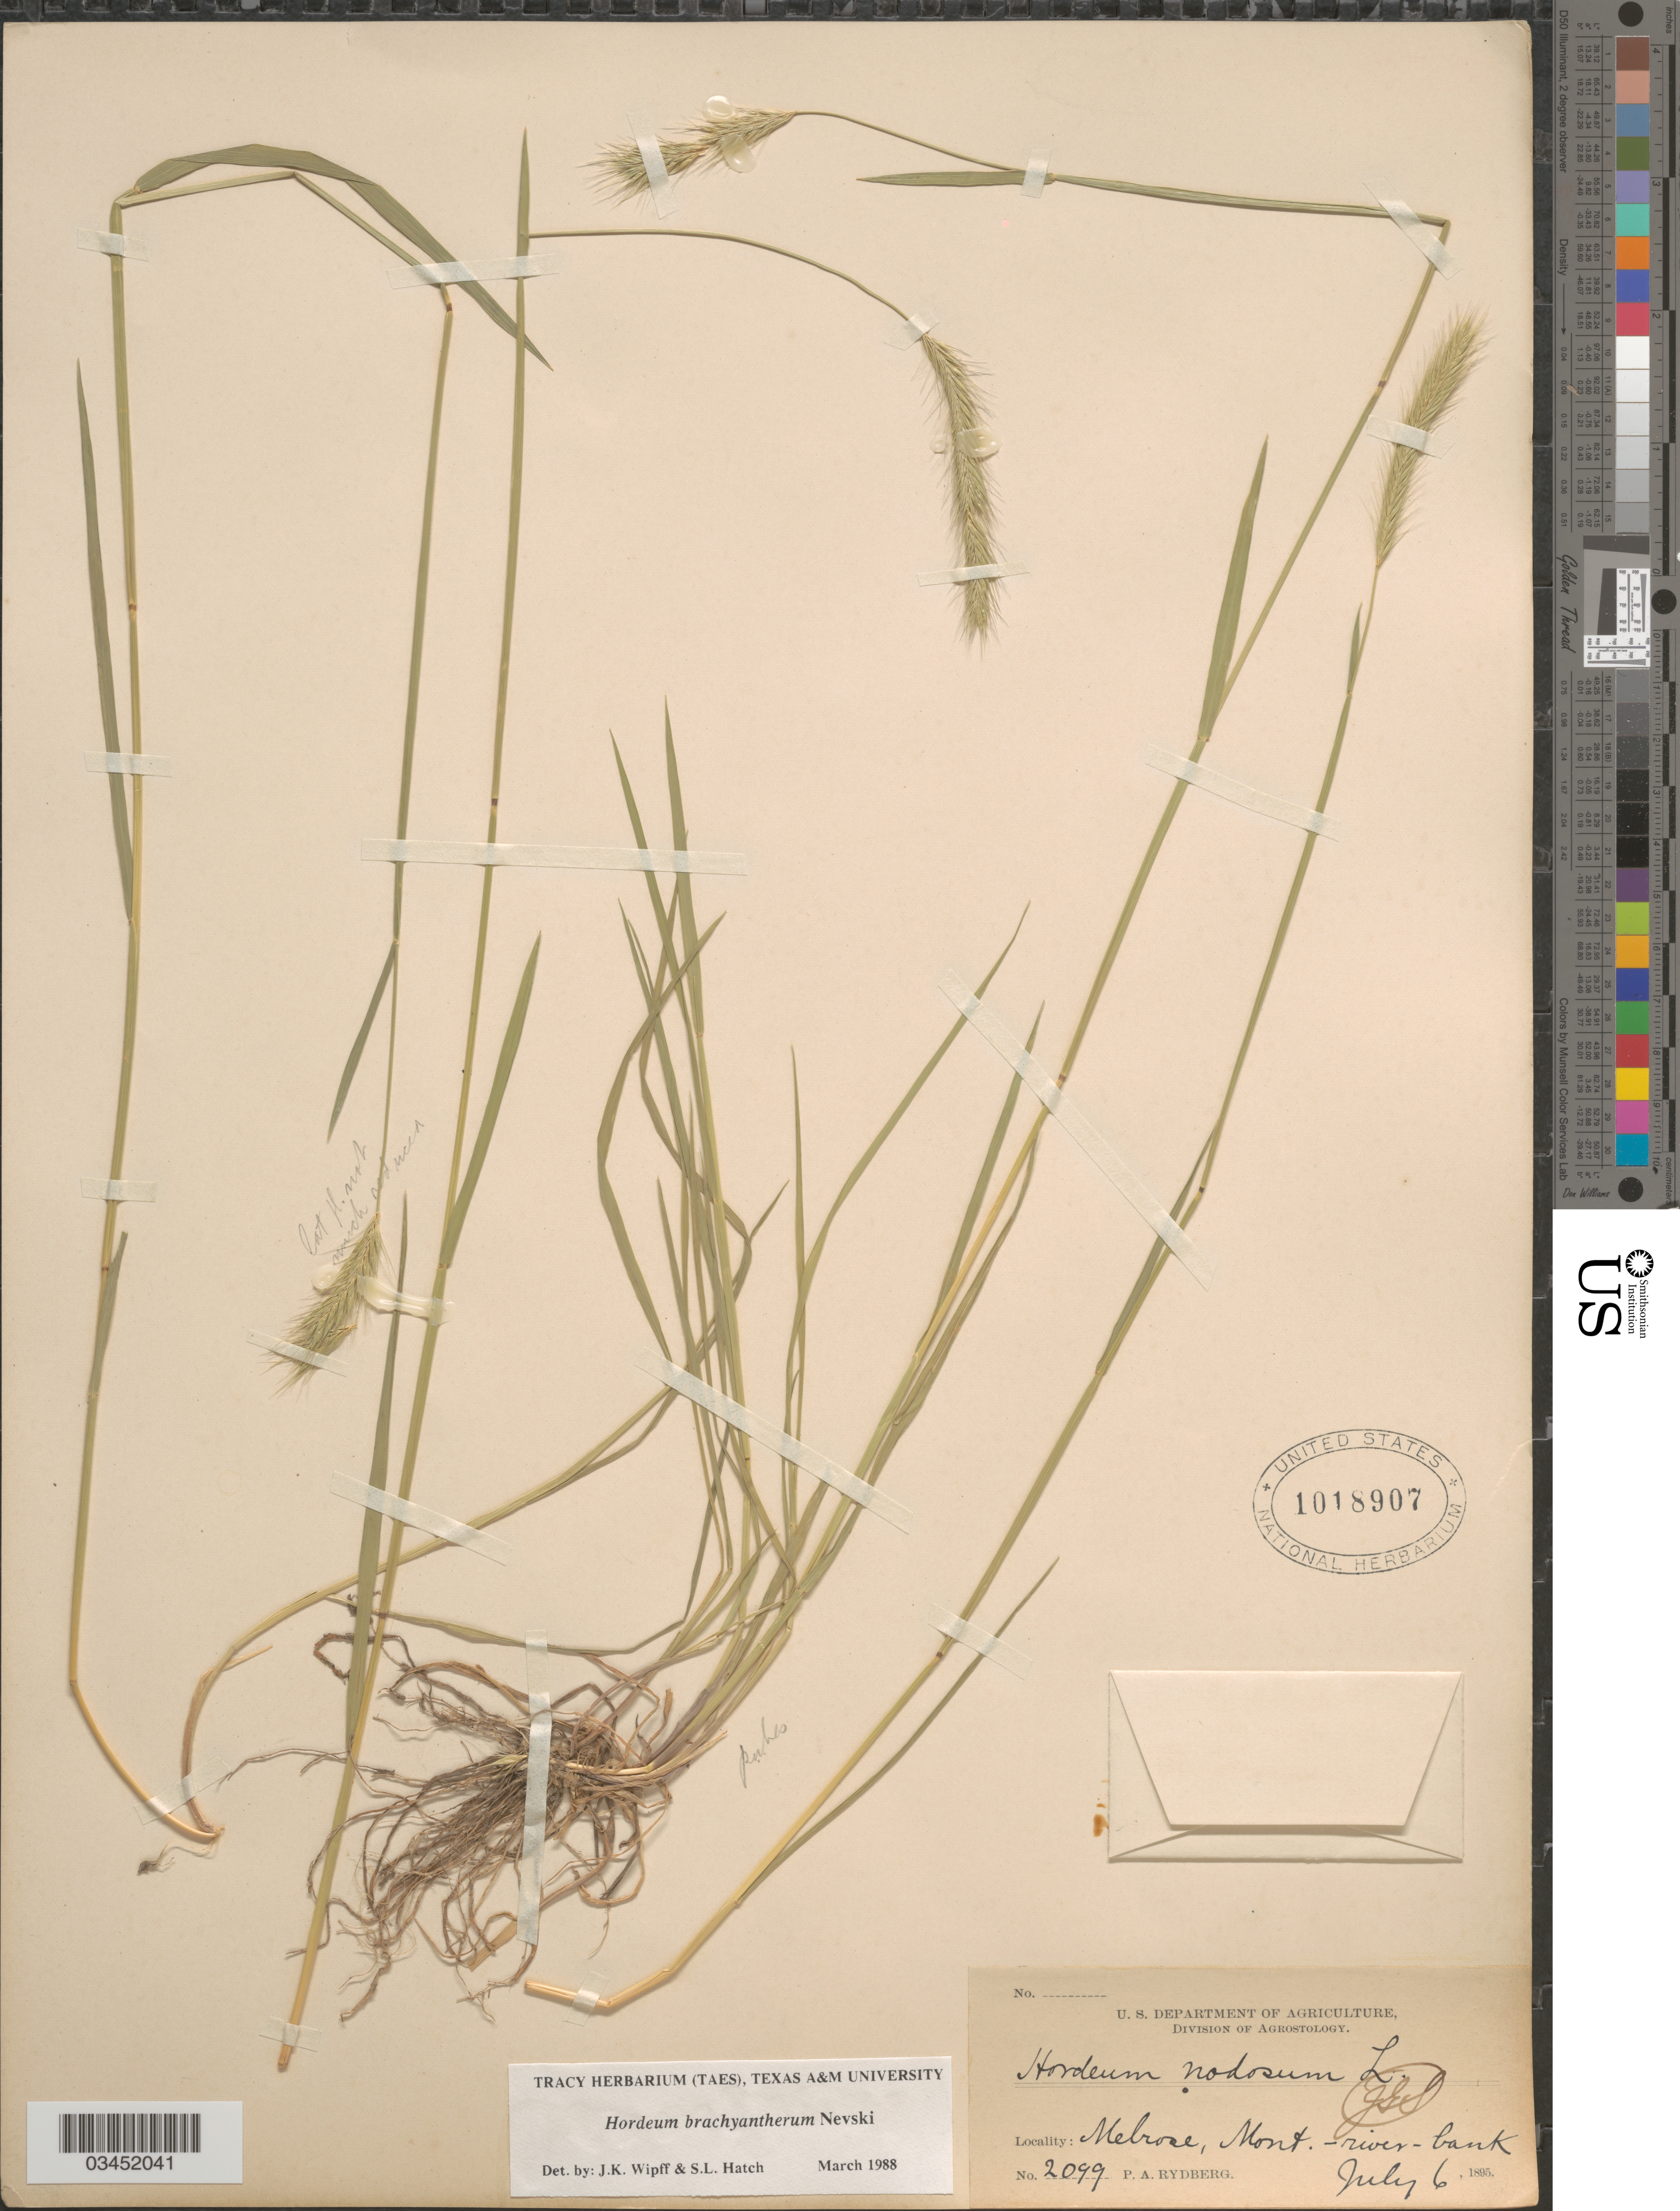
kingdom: Plantae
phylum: Tracheophyta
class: Liliopsida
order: Poales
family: Poaceae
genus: Hordeum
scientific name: Hordeum brachyantherum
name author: Nevski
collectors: P. A. Rydberg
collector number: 2099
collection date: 1895-07-06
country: United States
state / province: Montana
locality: Melrose, river bank.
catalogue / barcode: US 1018907